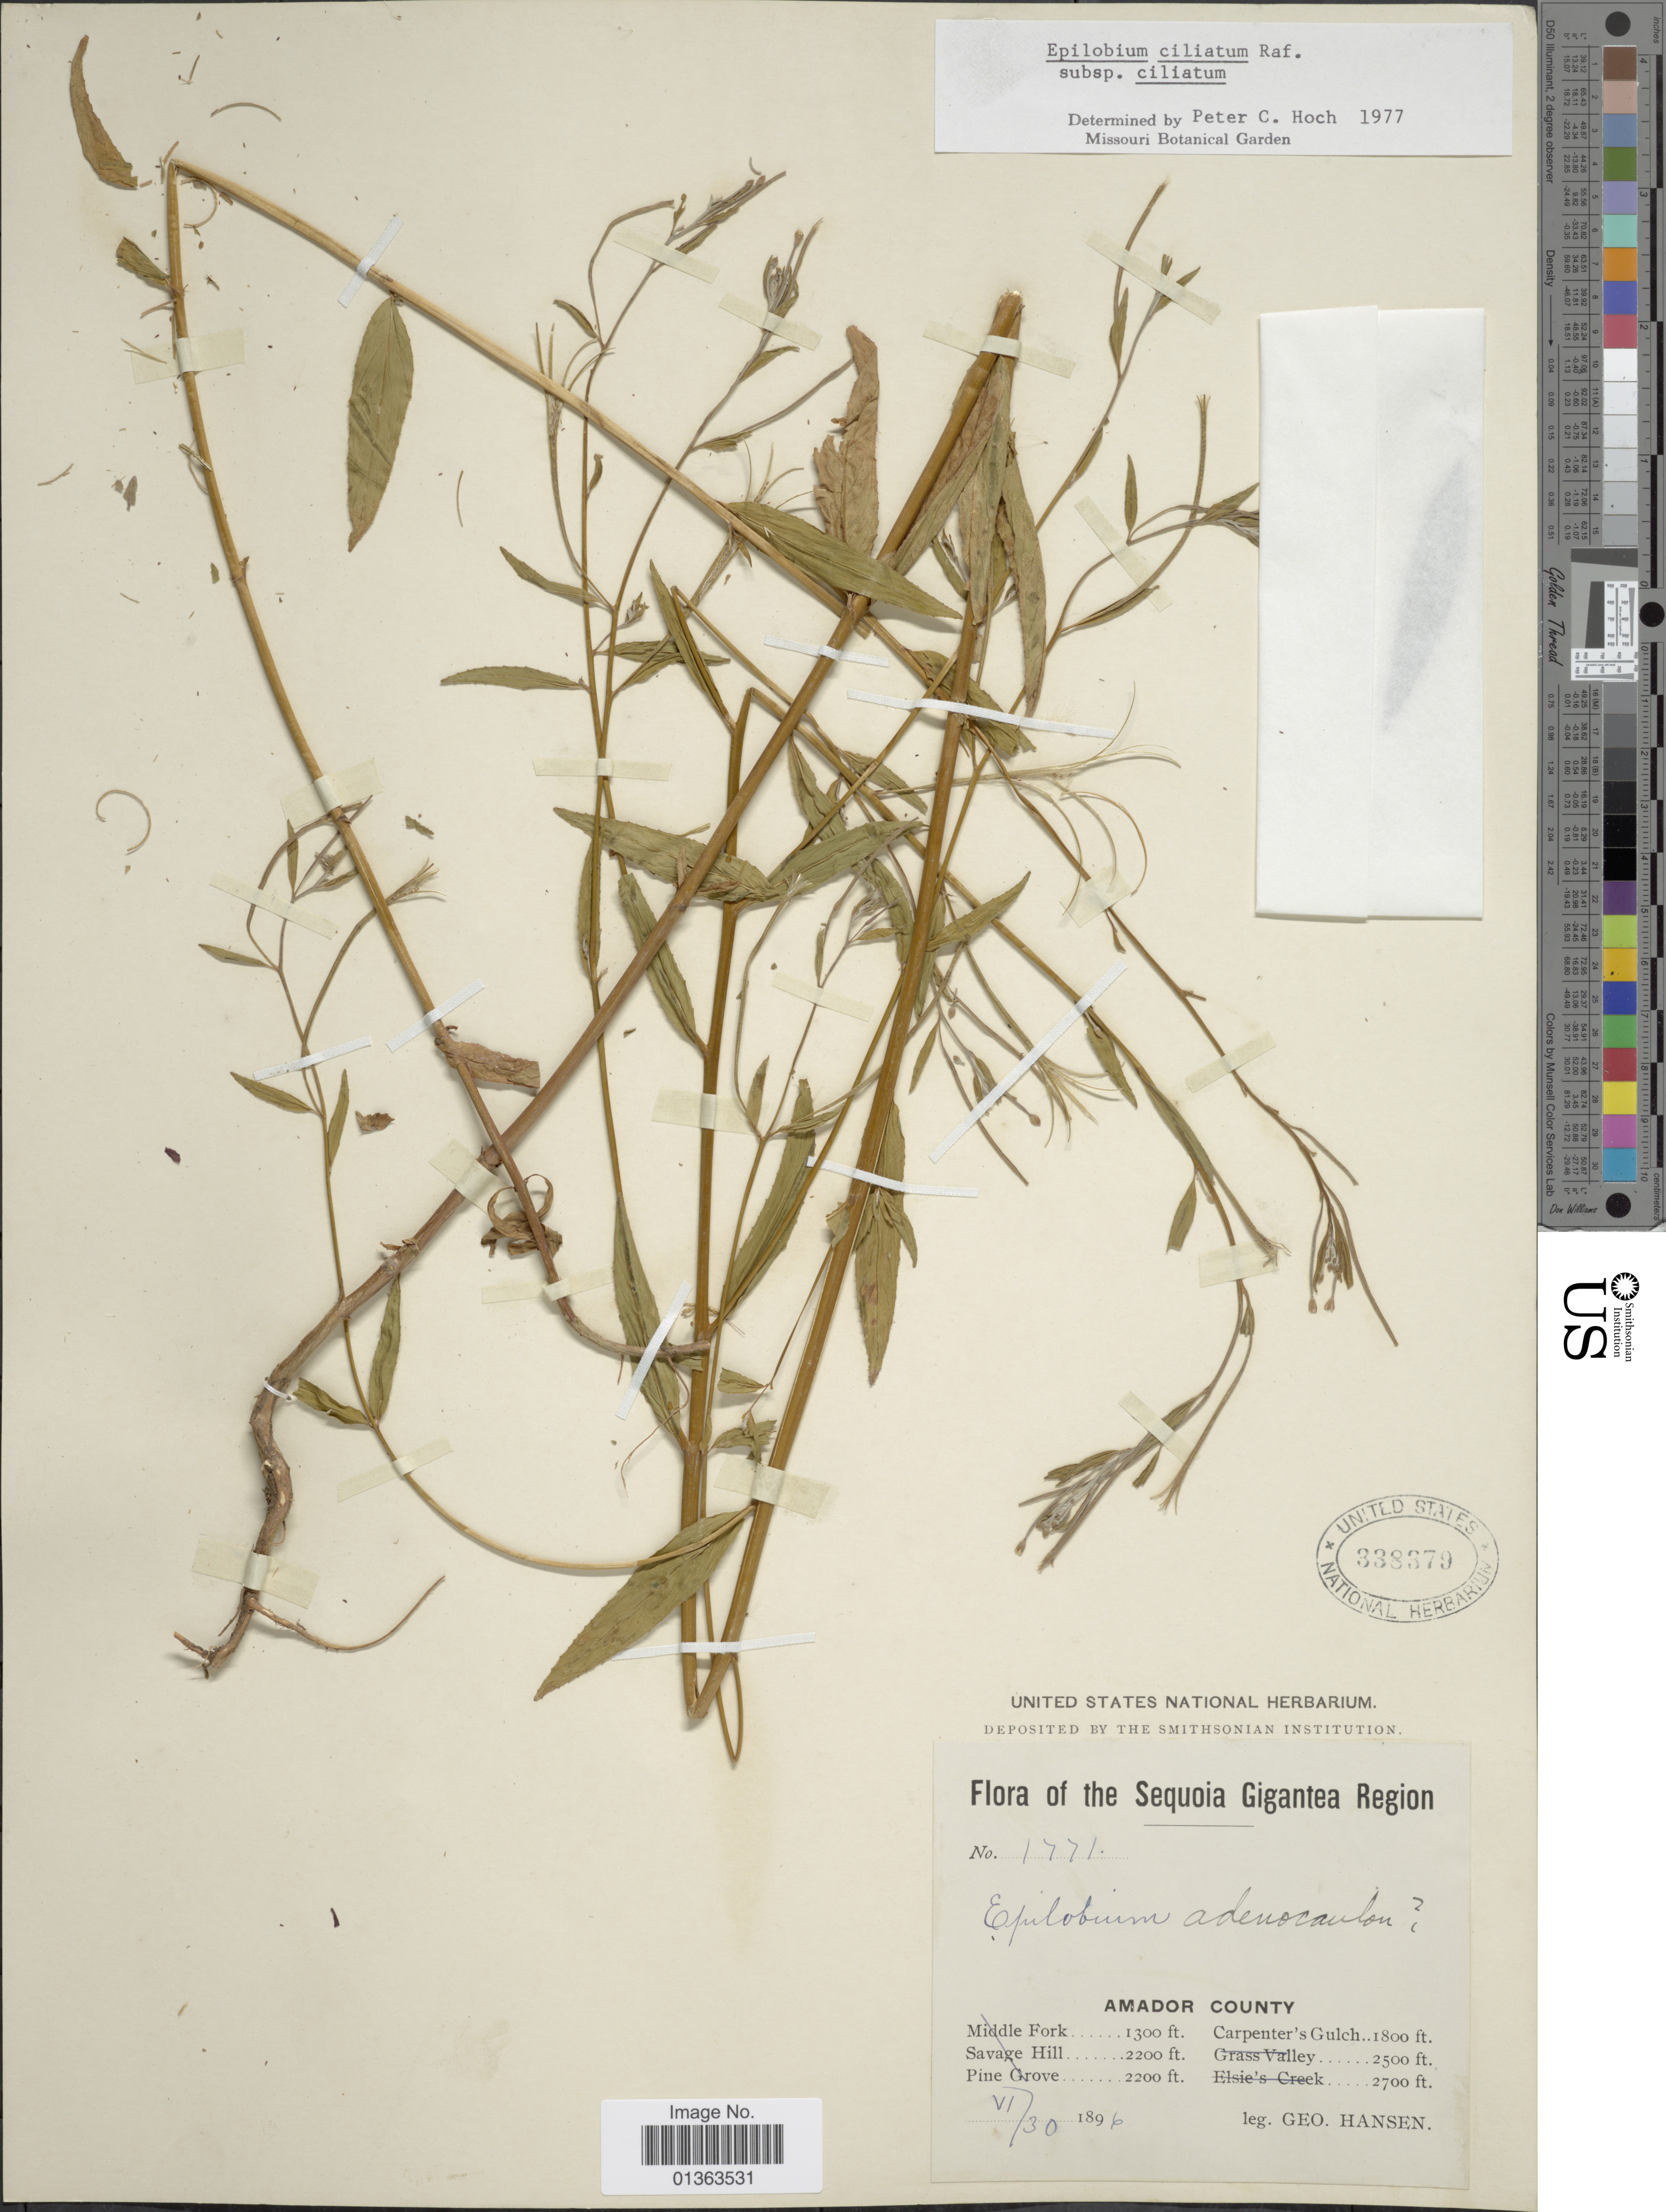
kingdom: Plantae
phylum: Tracheophyta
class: Magnoliopsida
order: Myrtales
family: Onagraceae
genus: Epilobium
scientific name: Epilobium ciliatum subsp. ciliatum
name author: Raf.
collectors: G. Hansen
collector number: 1771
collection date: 1896-06-30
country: United States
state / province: California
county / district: Amador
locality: Sequoia Gigantea Region. Amador County. Carpenter's Gulch.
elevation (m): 549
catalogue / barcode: US 338379